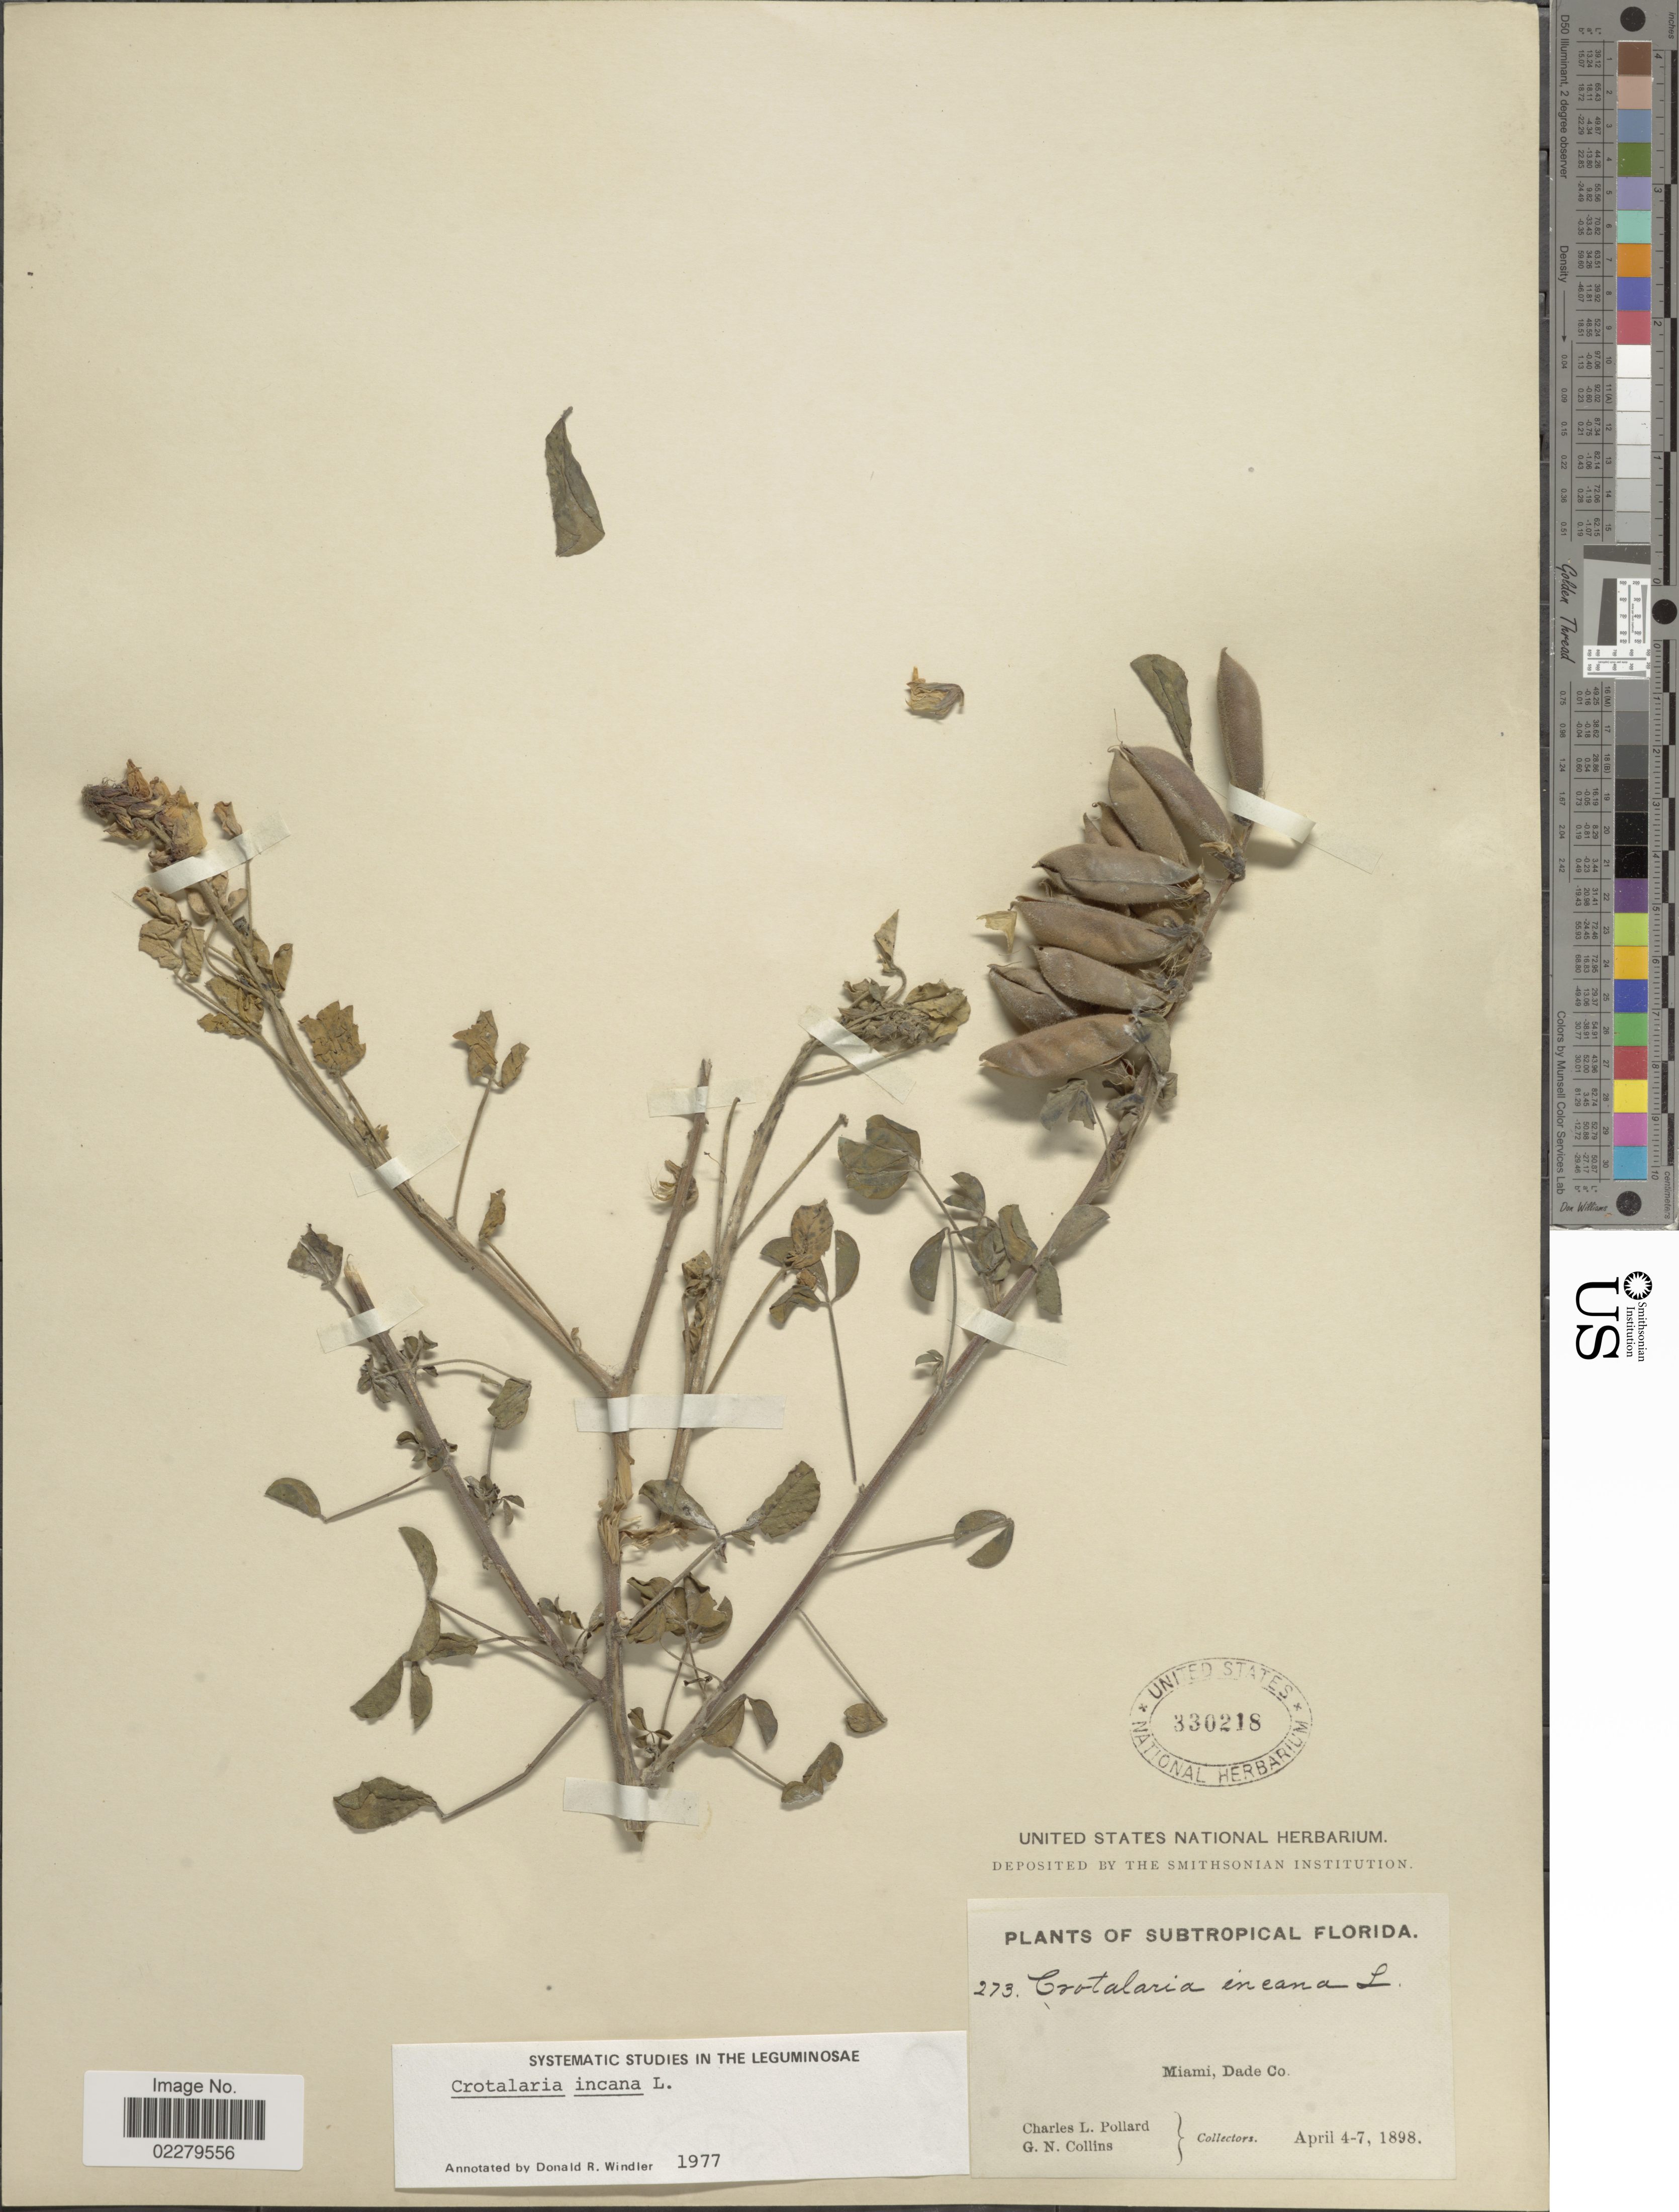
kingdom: Plantae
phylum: Tracheophyta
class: Magnoliopsida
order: Fabales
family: Fabaceae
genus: Crotalaria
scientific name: Crotalaria incana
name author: L.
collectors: C. L. Pollard & G. Collins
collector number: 273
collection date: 1898-04-04/1898-04-07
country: United States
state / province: Florida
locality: Subtropical Florida. Miami, Dade Co.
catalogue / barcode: US 330218